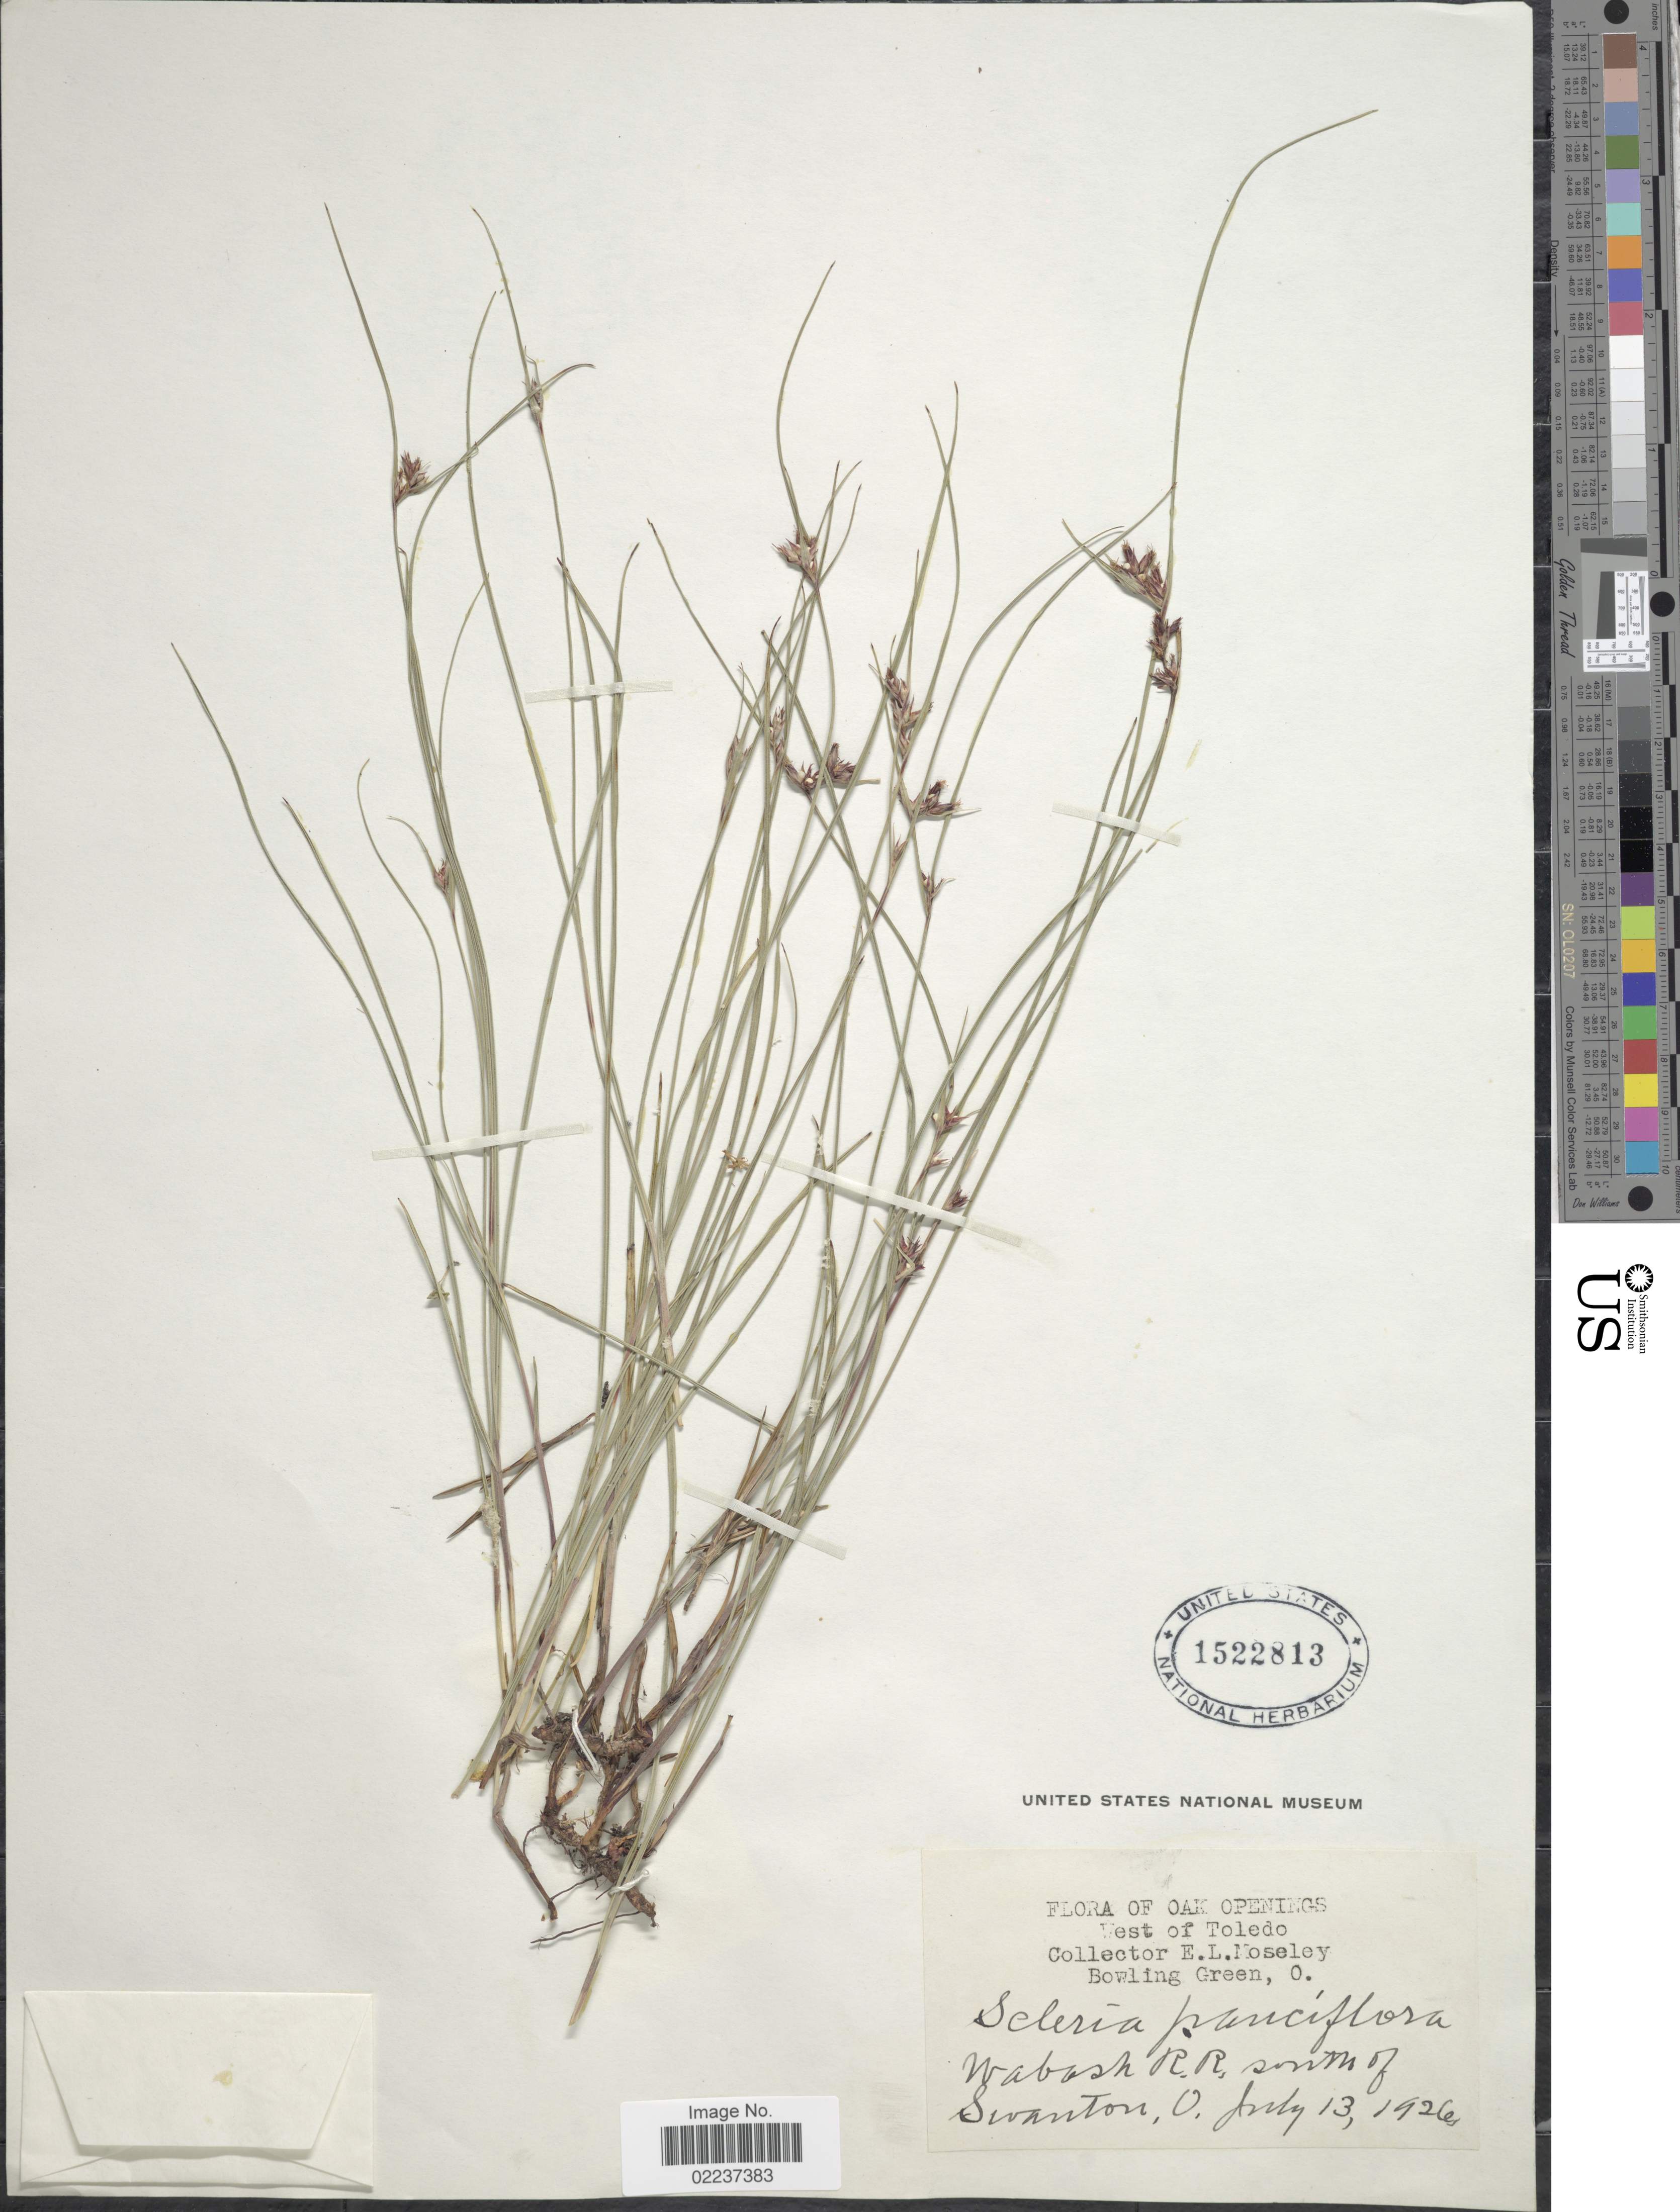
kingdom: Plantae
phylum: Tracheophyta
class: Liliopsida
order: Poales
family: Cyperaceae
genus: Scleria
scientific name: Scleria pauciflora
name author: Muhl. ex Willd.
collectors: E. Moseley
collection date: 1926-07-13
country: United States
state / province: Ohio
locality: Oak openings, West of Toledo, Bowling Green, O., Wabash RR. south of Swanton,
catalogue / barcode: US 1522813